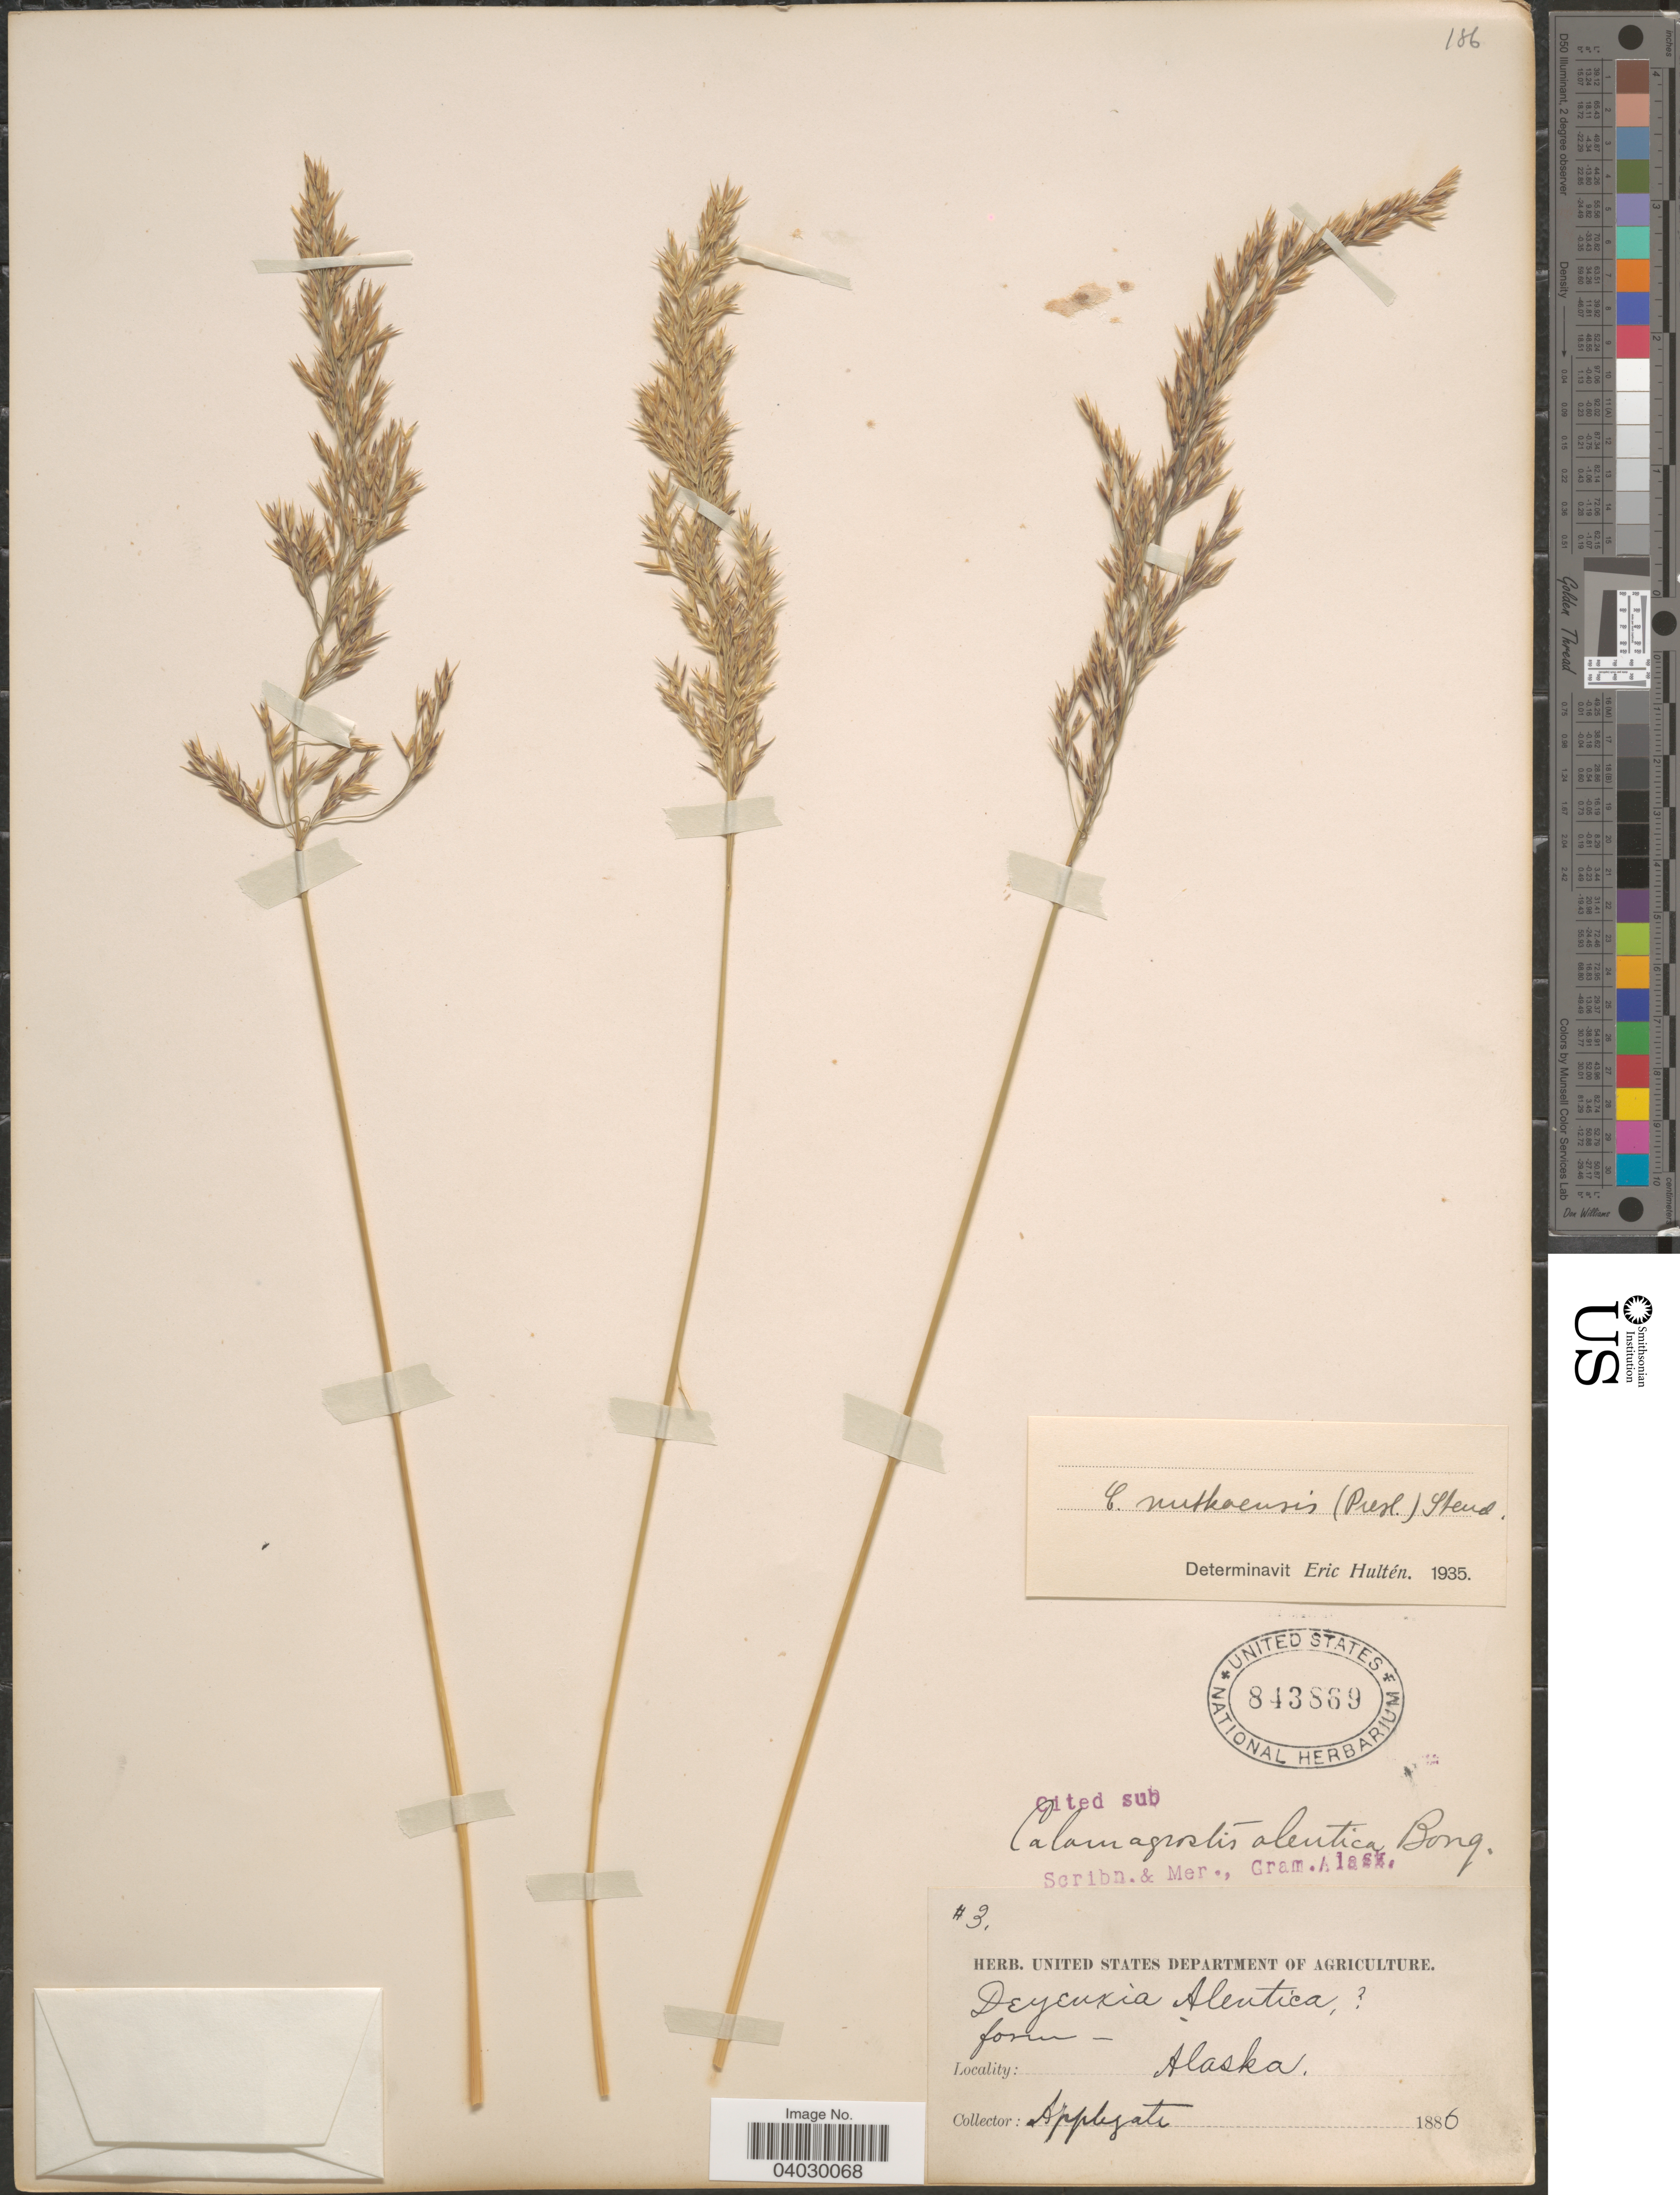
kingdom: Plantae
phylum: Tracheophyta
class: Liliopsida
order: Poales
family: Poaceae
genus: Calamagrostis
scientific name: Calamagrostis nutkaensis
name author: (J. Presl) Steud.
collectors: -- Applegate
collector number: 3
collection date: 1886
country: United States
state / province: Alaska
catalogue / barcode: US 843869